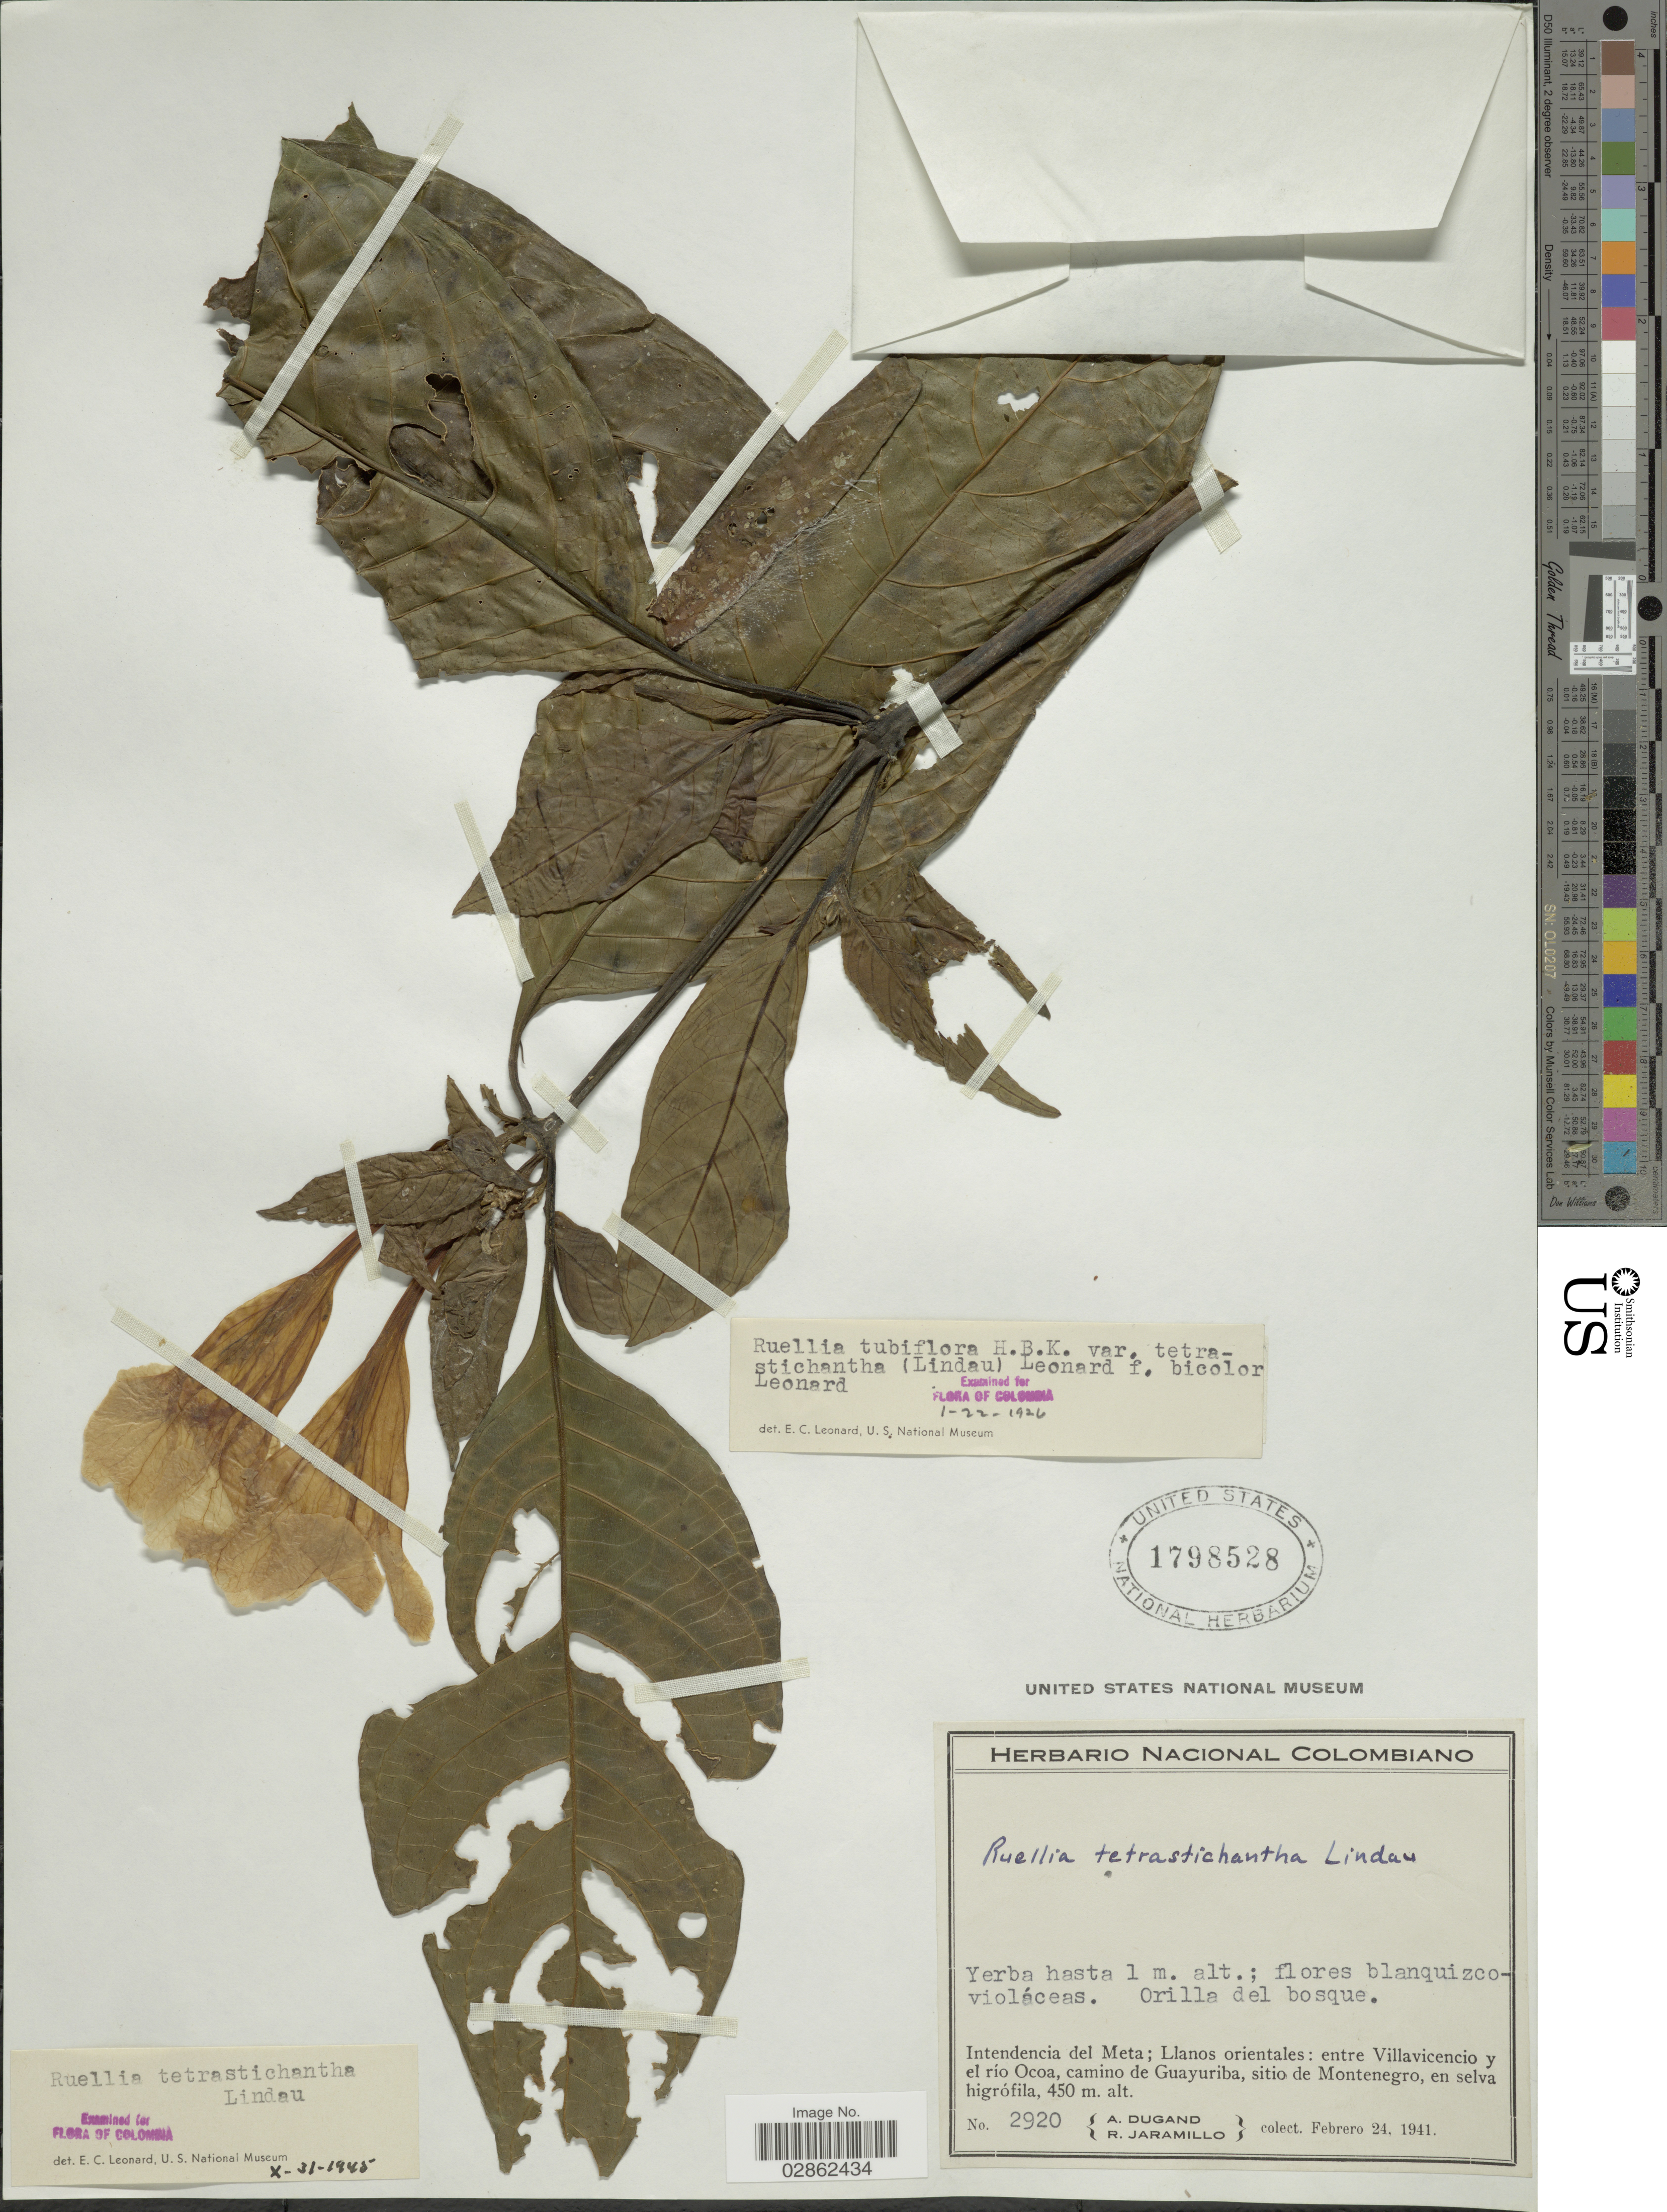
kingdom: Plantae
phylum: Tracheophyta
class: Magnoliopsida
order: Lamiales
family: Acanthaceae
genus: Ruellia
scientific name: Ruellia tubiflora f. bicolor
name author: Leonard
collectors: A. Dugand & R. Jaramillo M.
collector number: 2920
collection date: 1941-02-24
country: Colombia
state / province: Meta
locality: Intendencia El Meta; Llanos orientales: entre Villavicencio y el río Ocoa, camino de Guayuriba, sitio de Montenegro.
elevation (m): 450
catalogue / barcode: US 1798528